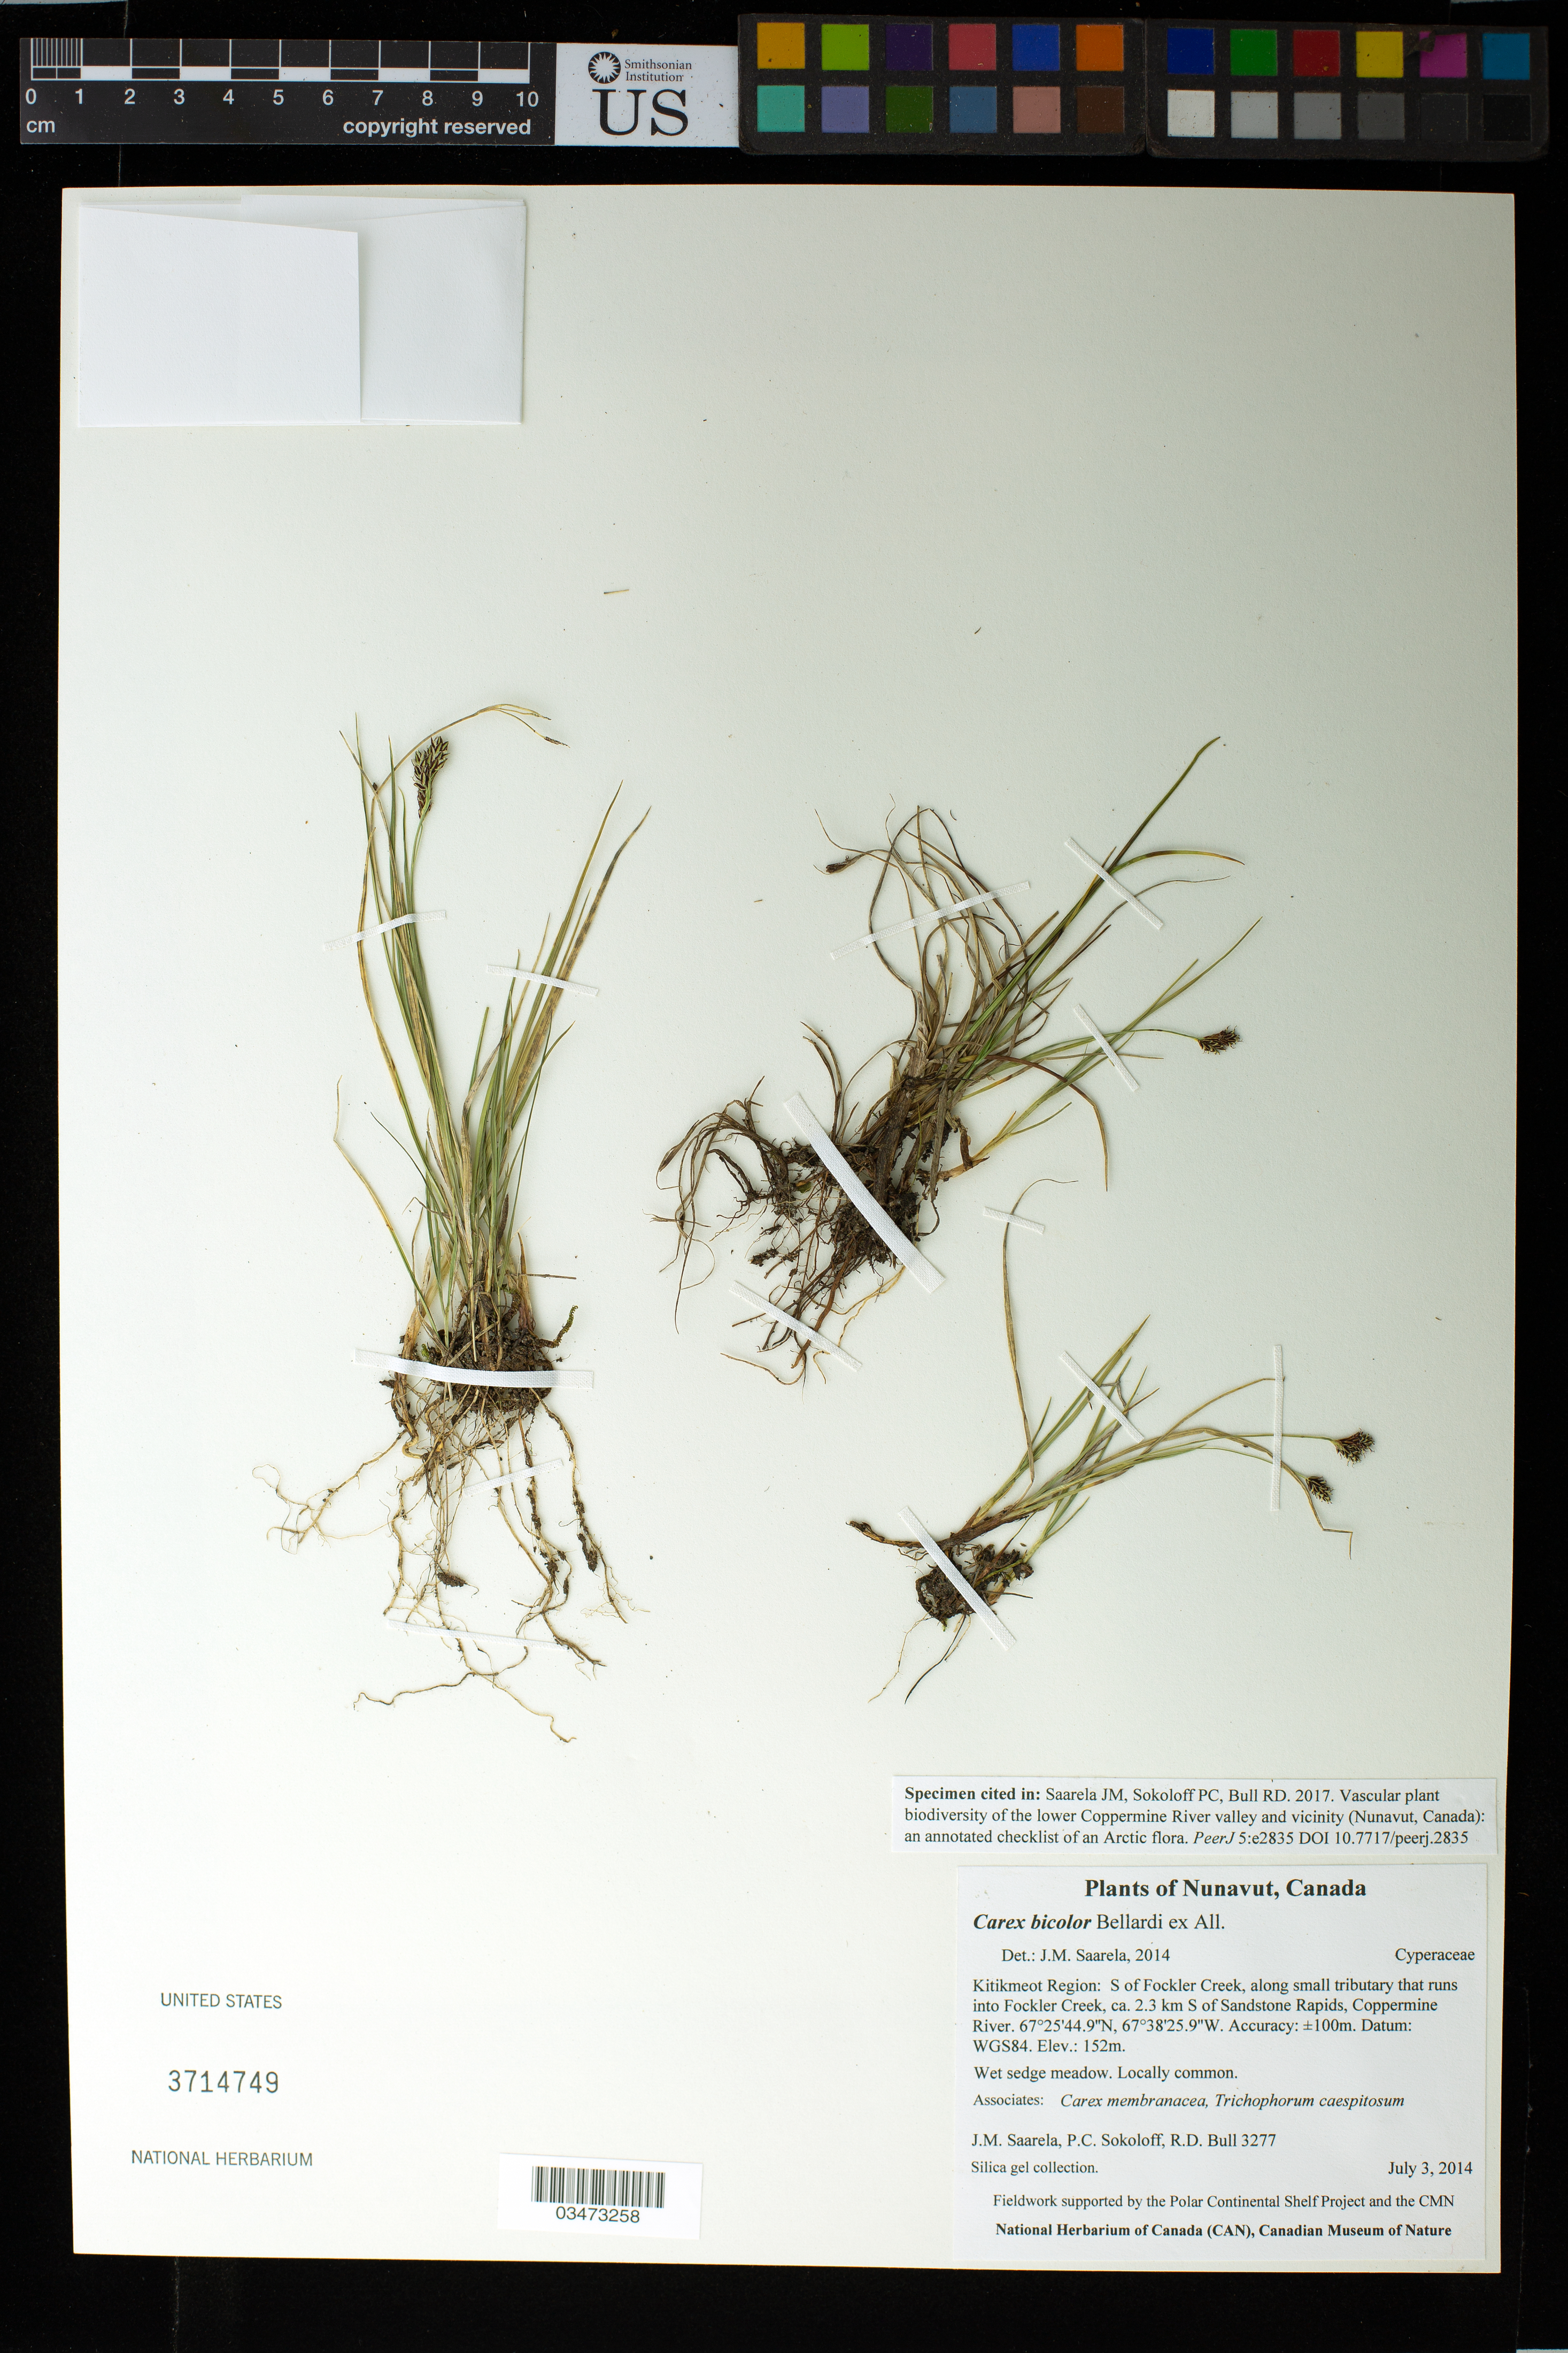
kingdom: Plantae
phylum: Tracheophyta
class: Liliopsida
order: Poales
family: Cyperaceae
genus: Carex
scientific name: Carex bicolor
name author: Bellardi ex All.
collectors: J. Saarela, P. Sokoloff & R. Bull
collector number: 3277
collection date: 2014-07-03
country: Canada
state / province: Nunavut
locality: Kitikmeot Region: S of Fockler Creek, along small tributary that runs into Fockler Creek, ca. 2.3 km S of Sandstone Rapids, Coppermine River.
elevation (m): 152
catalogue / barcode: US 3714749